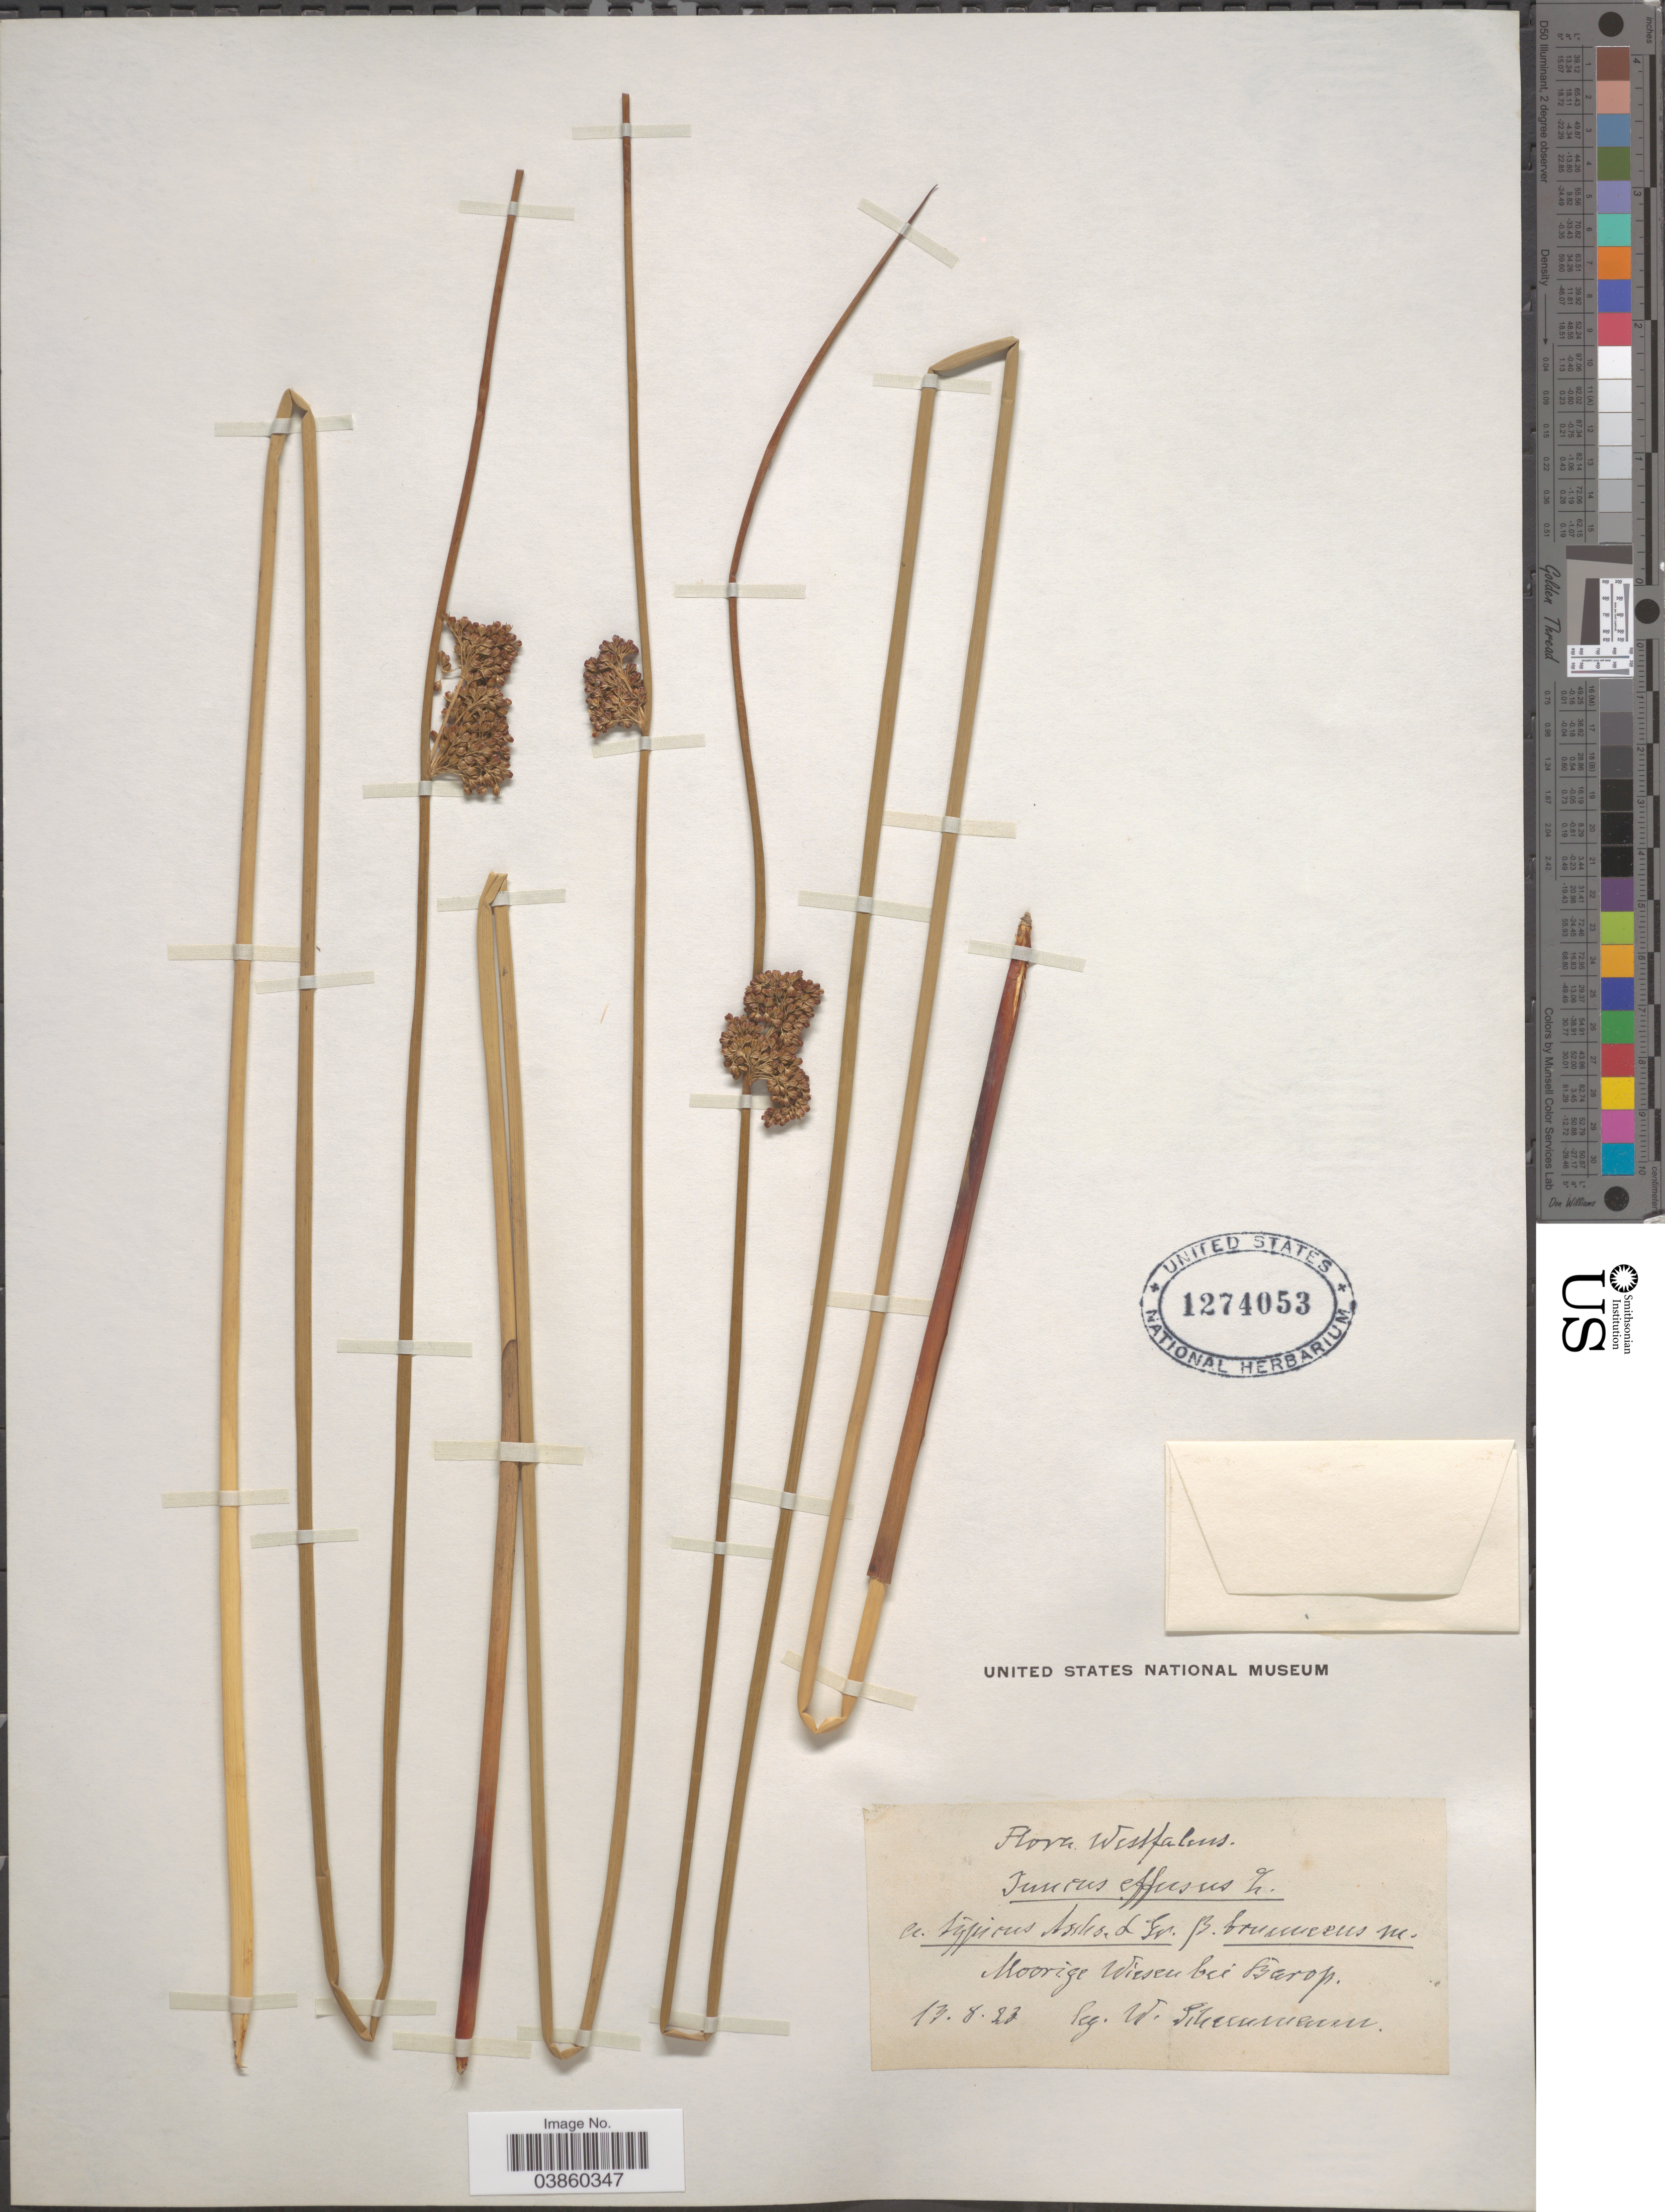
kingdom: Plantae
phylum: Tracheophyta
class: Liliopsida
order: Poales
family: Juncaceae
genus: Juncus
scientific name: Juncus effusus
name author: L.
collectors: W. Schemmann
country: Germany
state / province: Nordrhein-Westfalen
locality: Westfalen. Moorige Wiesen bei Barop.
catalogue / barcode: US 1274053